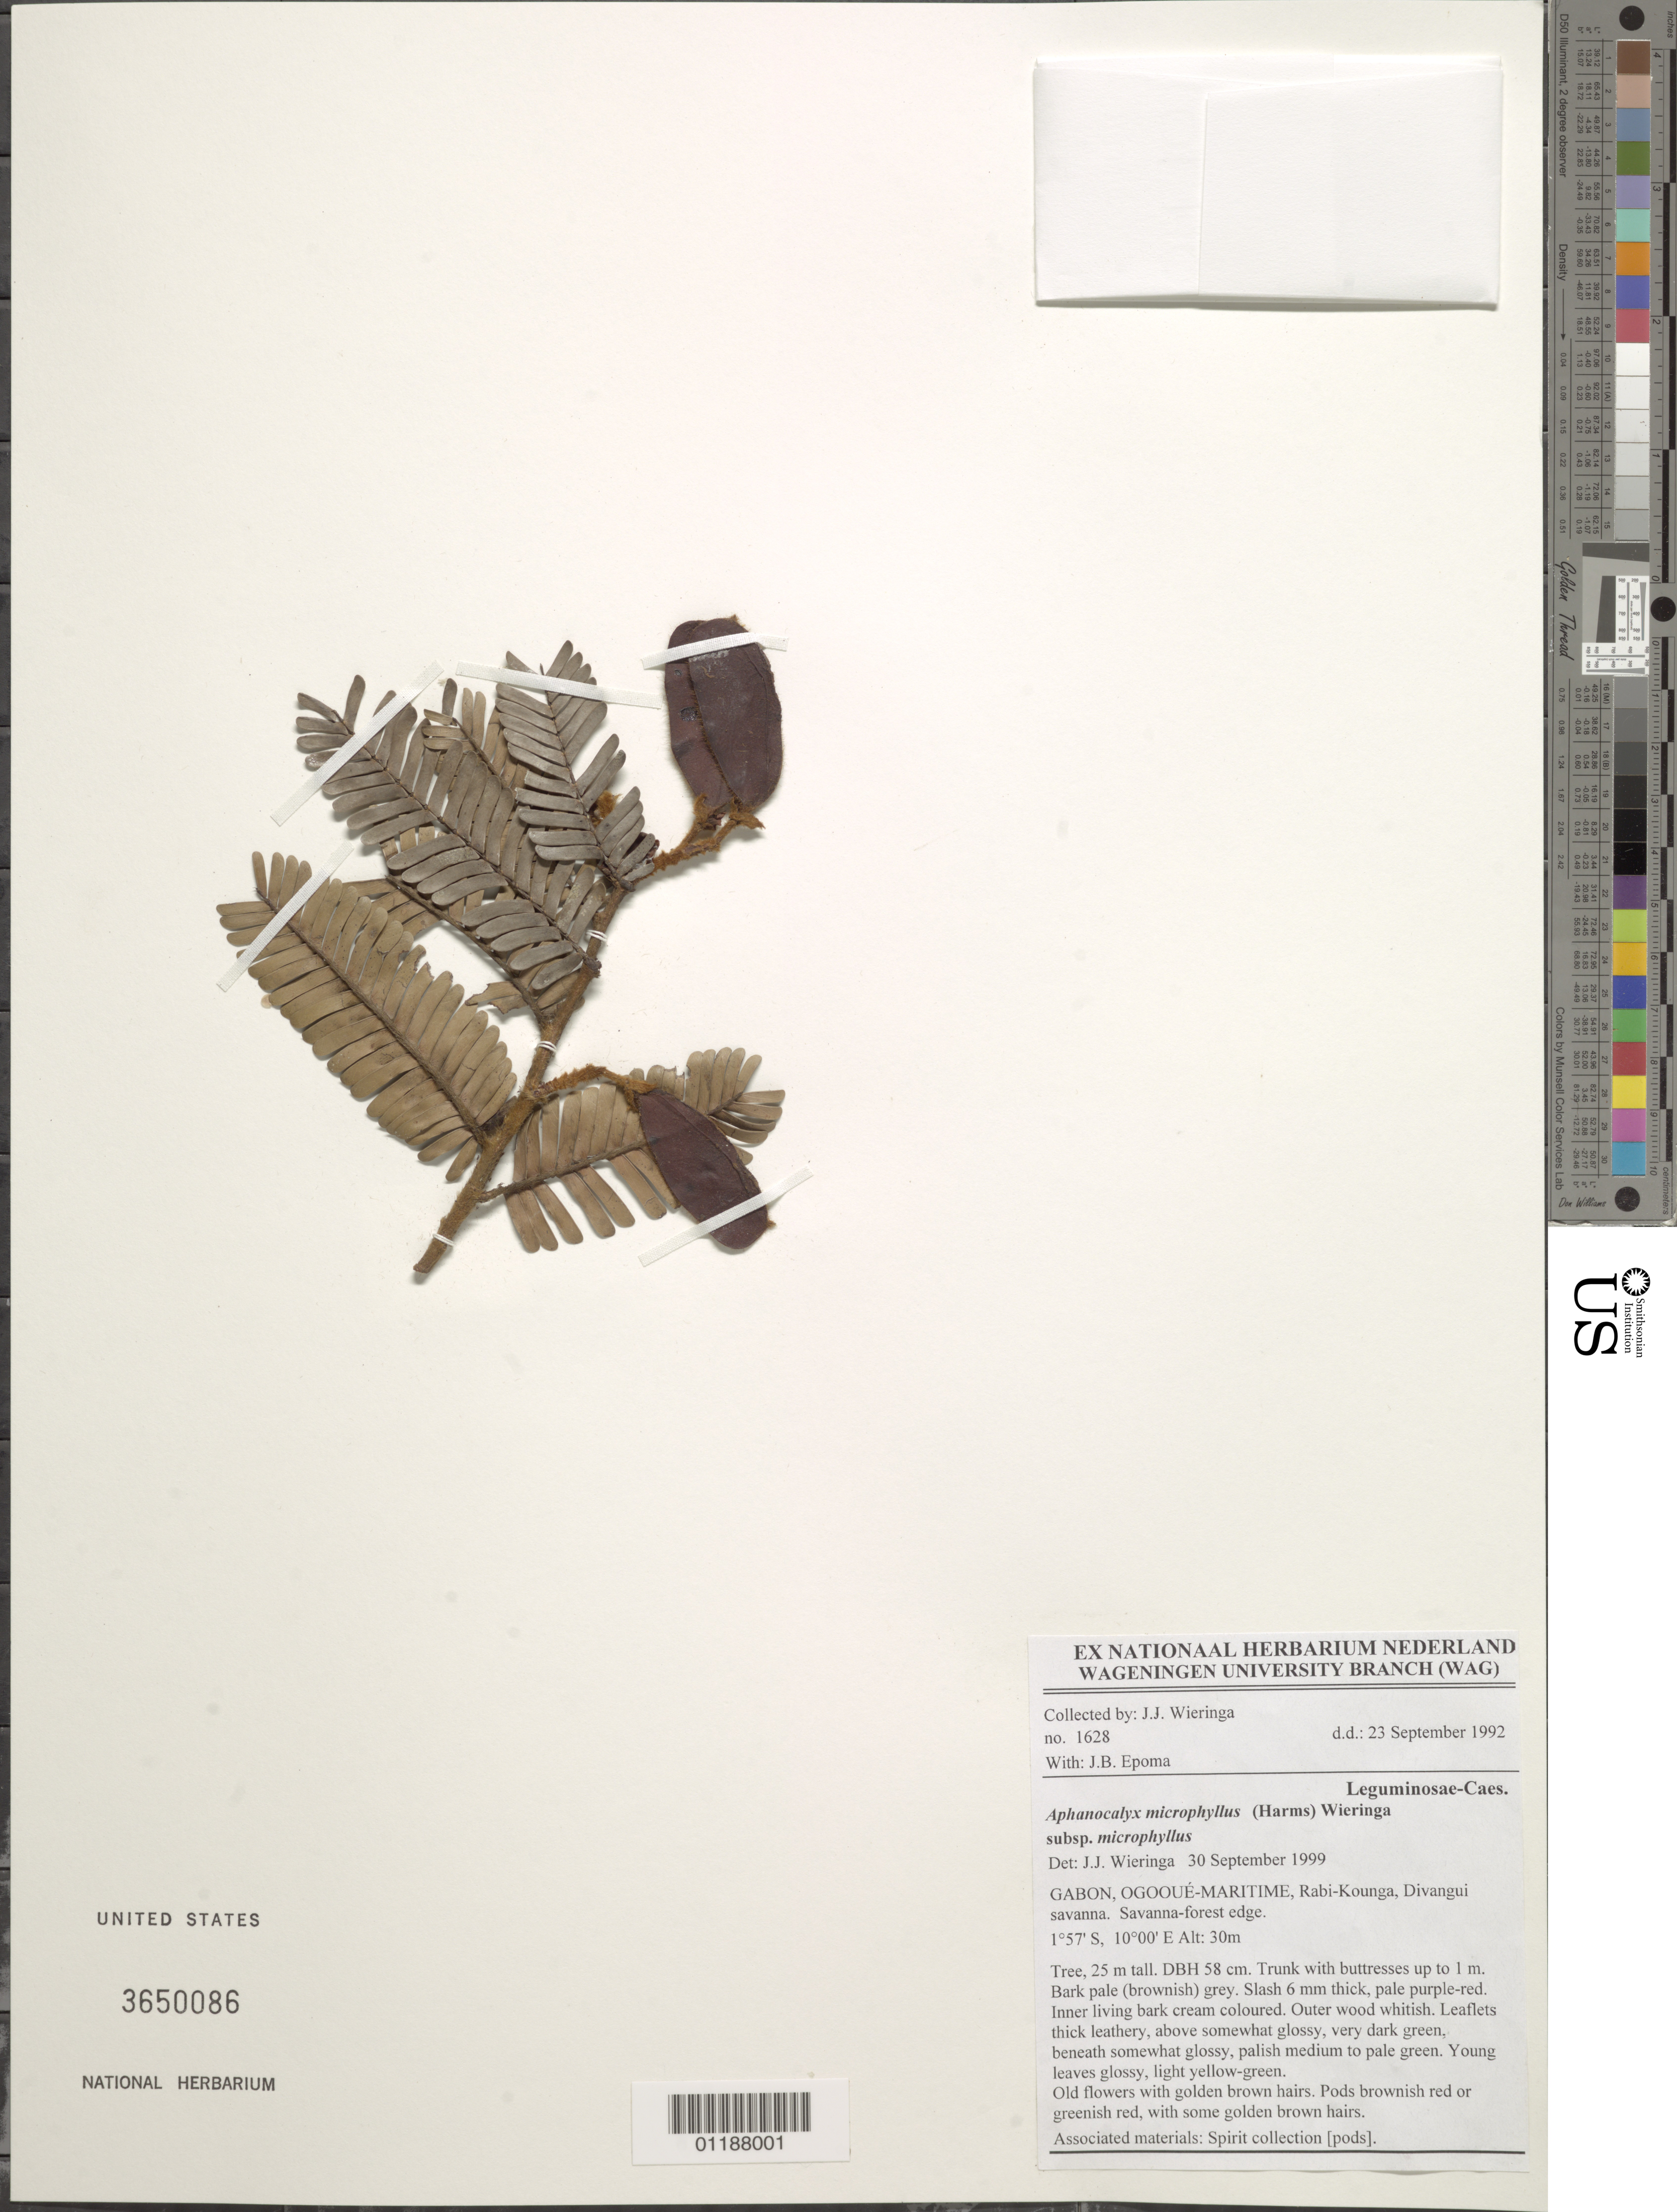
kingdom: Plantae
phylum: Tracheophyta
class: Magnoliopsida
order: Fabales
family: Fabaceae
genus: Aphanocalyx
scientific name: Aphanocalyx microphyllus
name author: (Harms) Wieringa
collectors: J. J. Wieringa & J. Epoma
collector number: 1628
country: Gabon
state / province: Ogooué-maritime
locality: Rabi-Kounga, Divangui savana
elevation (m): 30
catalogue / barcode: US 3650086